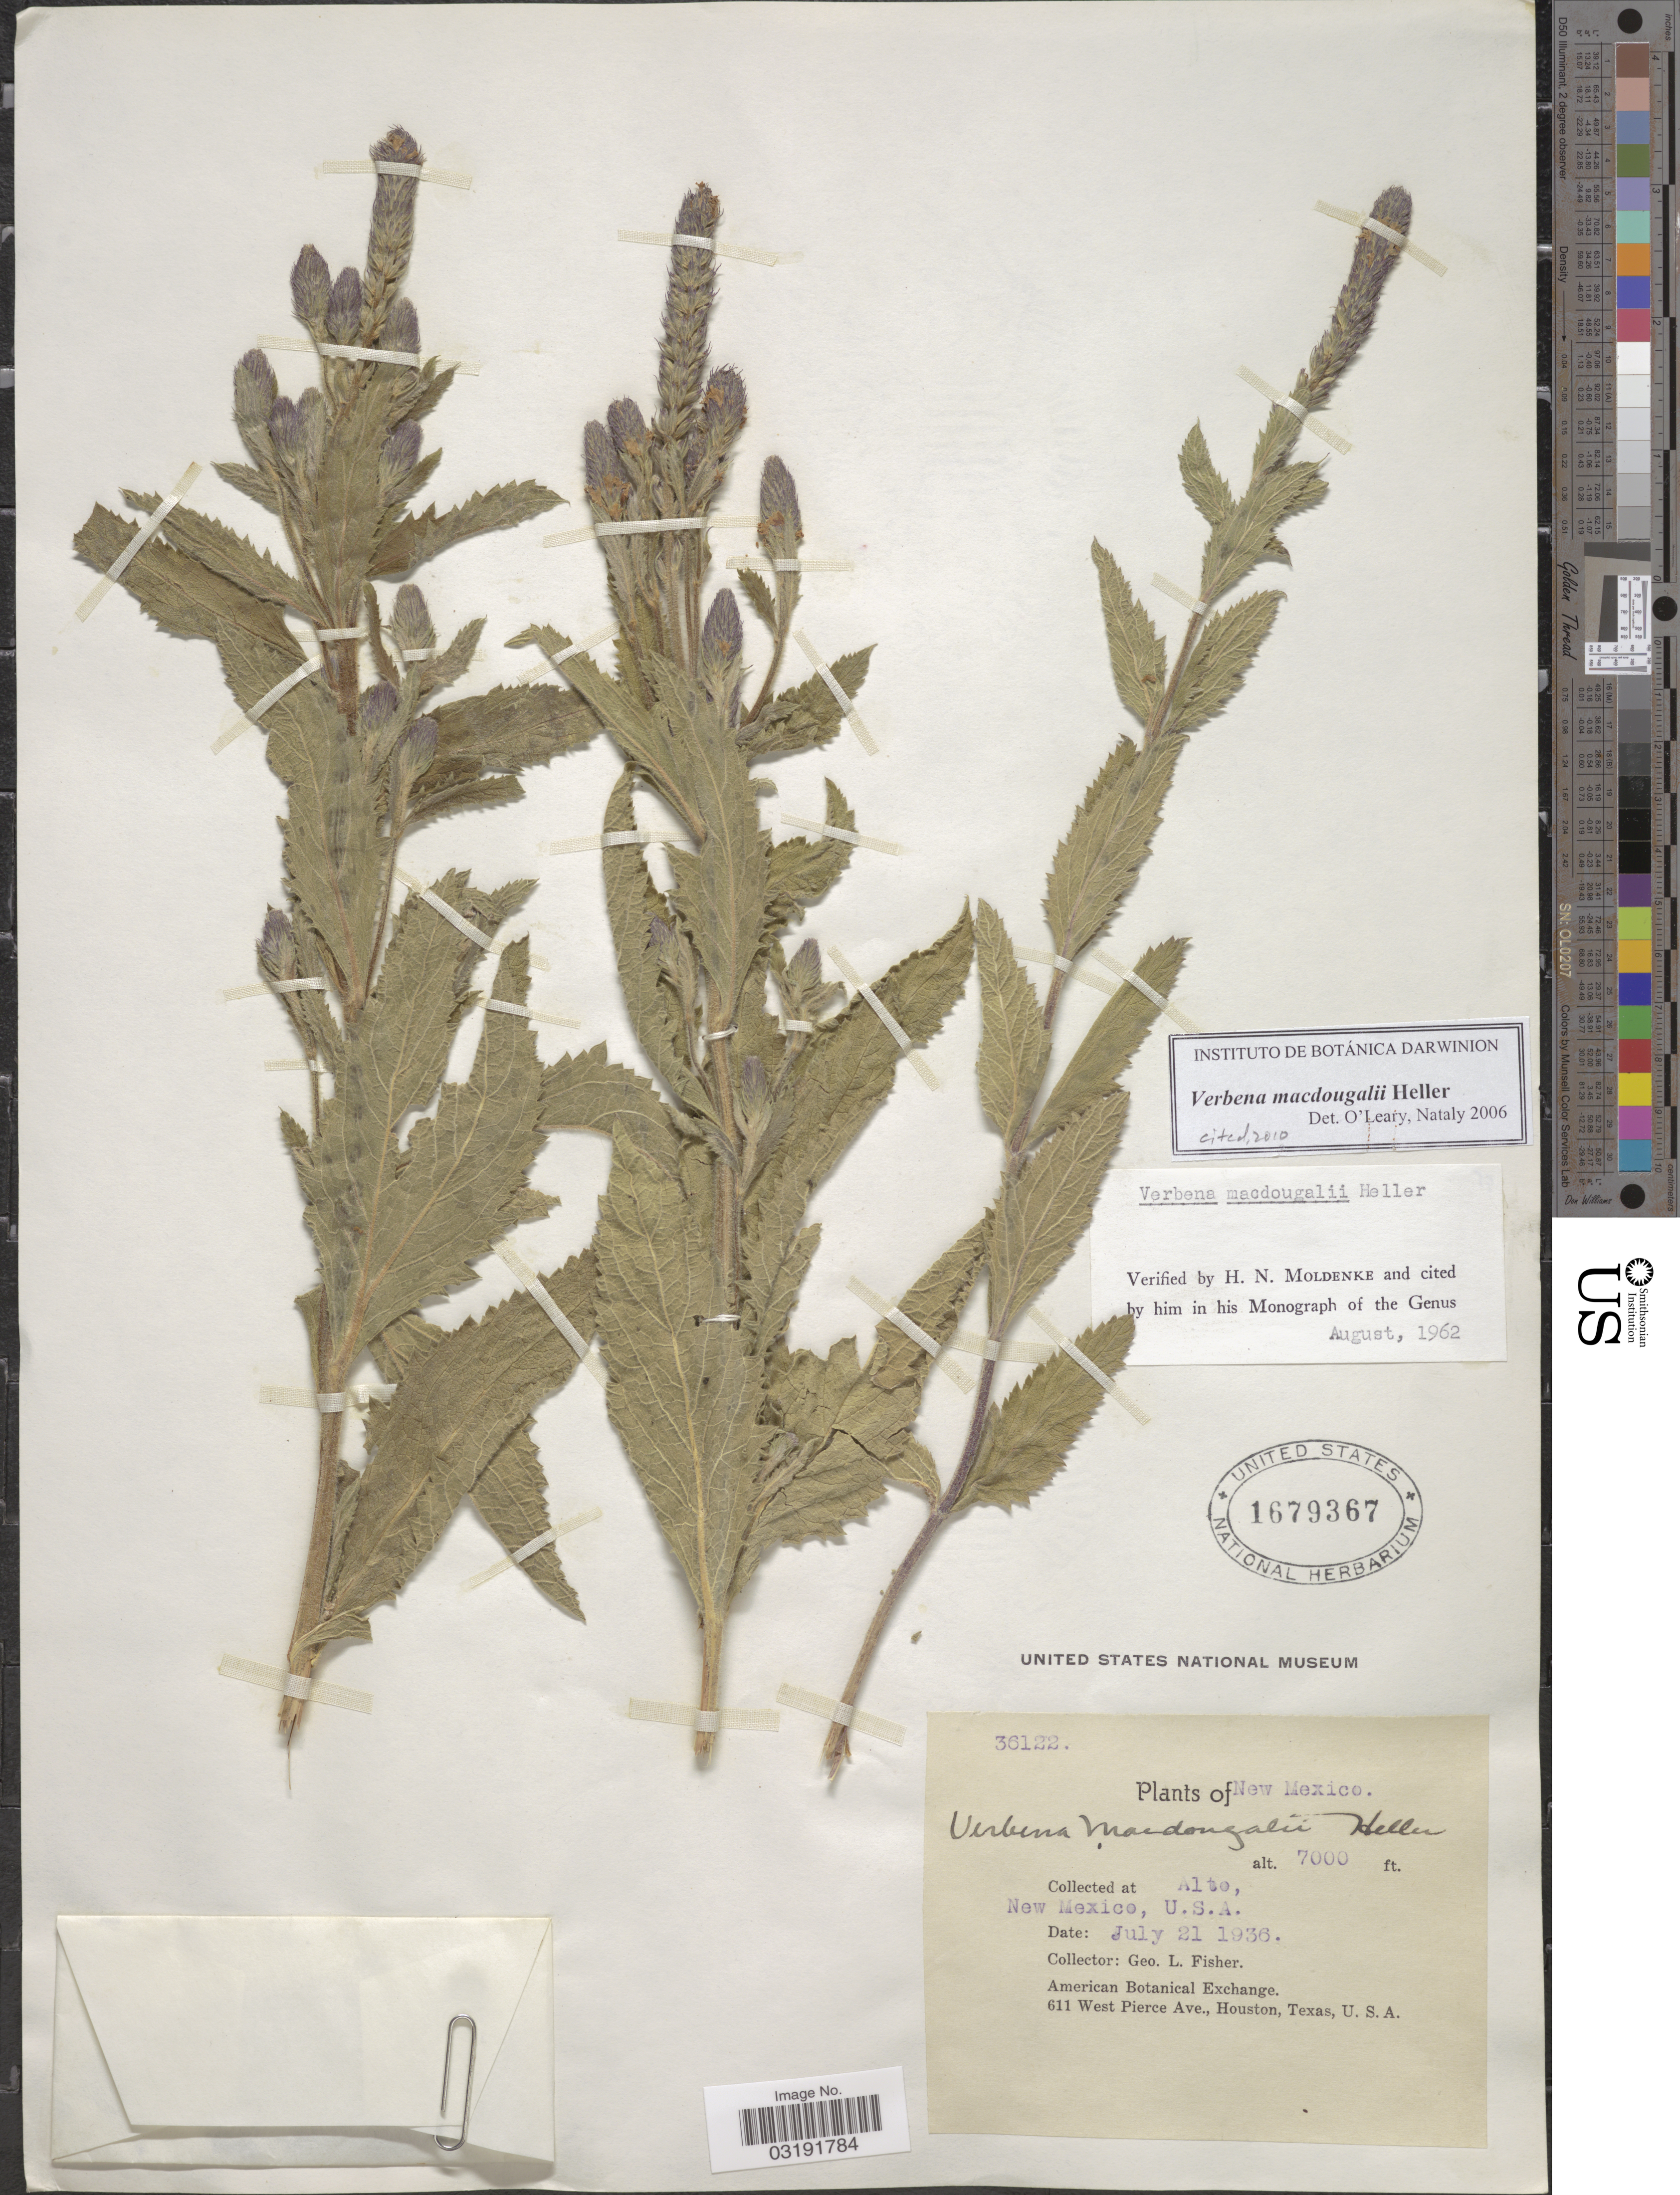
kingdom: Plantae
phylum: Tracheophyta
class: Magnoliopsida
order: Lamiales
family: Verbenaceae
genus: Verbena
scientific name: Verbena macdougalii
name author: A. Heller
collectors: G. L. Fisher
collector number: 36122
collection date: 1936-07-21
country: United States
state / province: New Mexico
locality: Alto.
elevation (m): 2134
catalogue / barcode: US 1679367